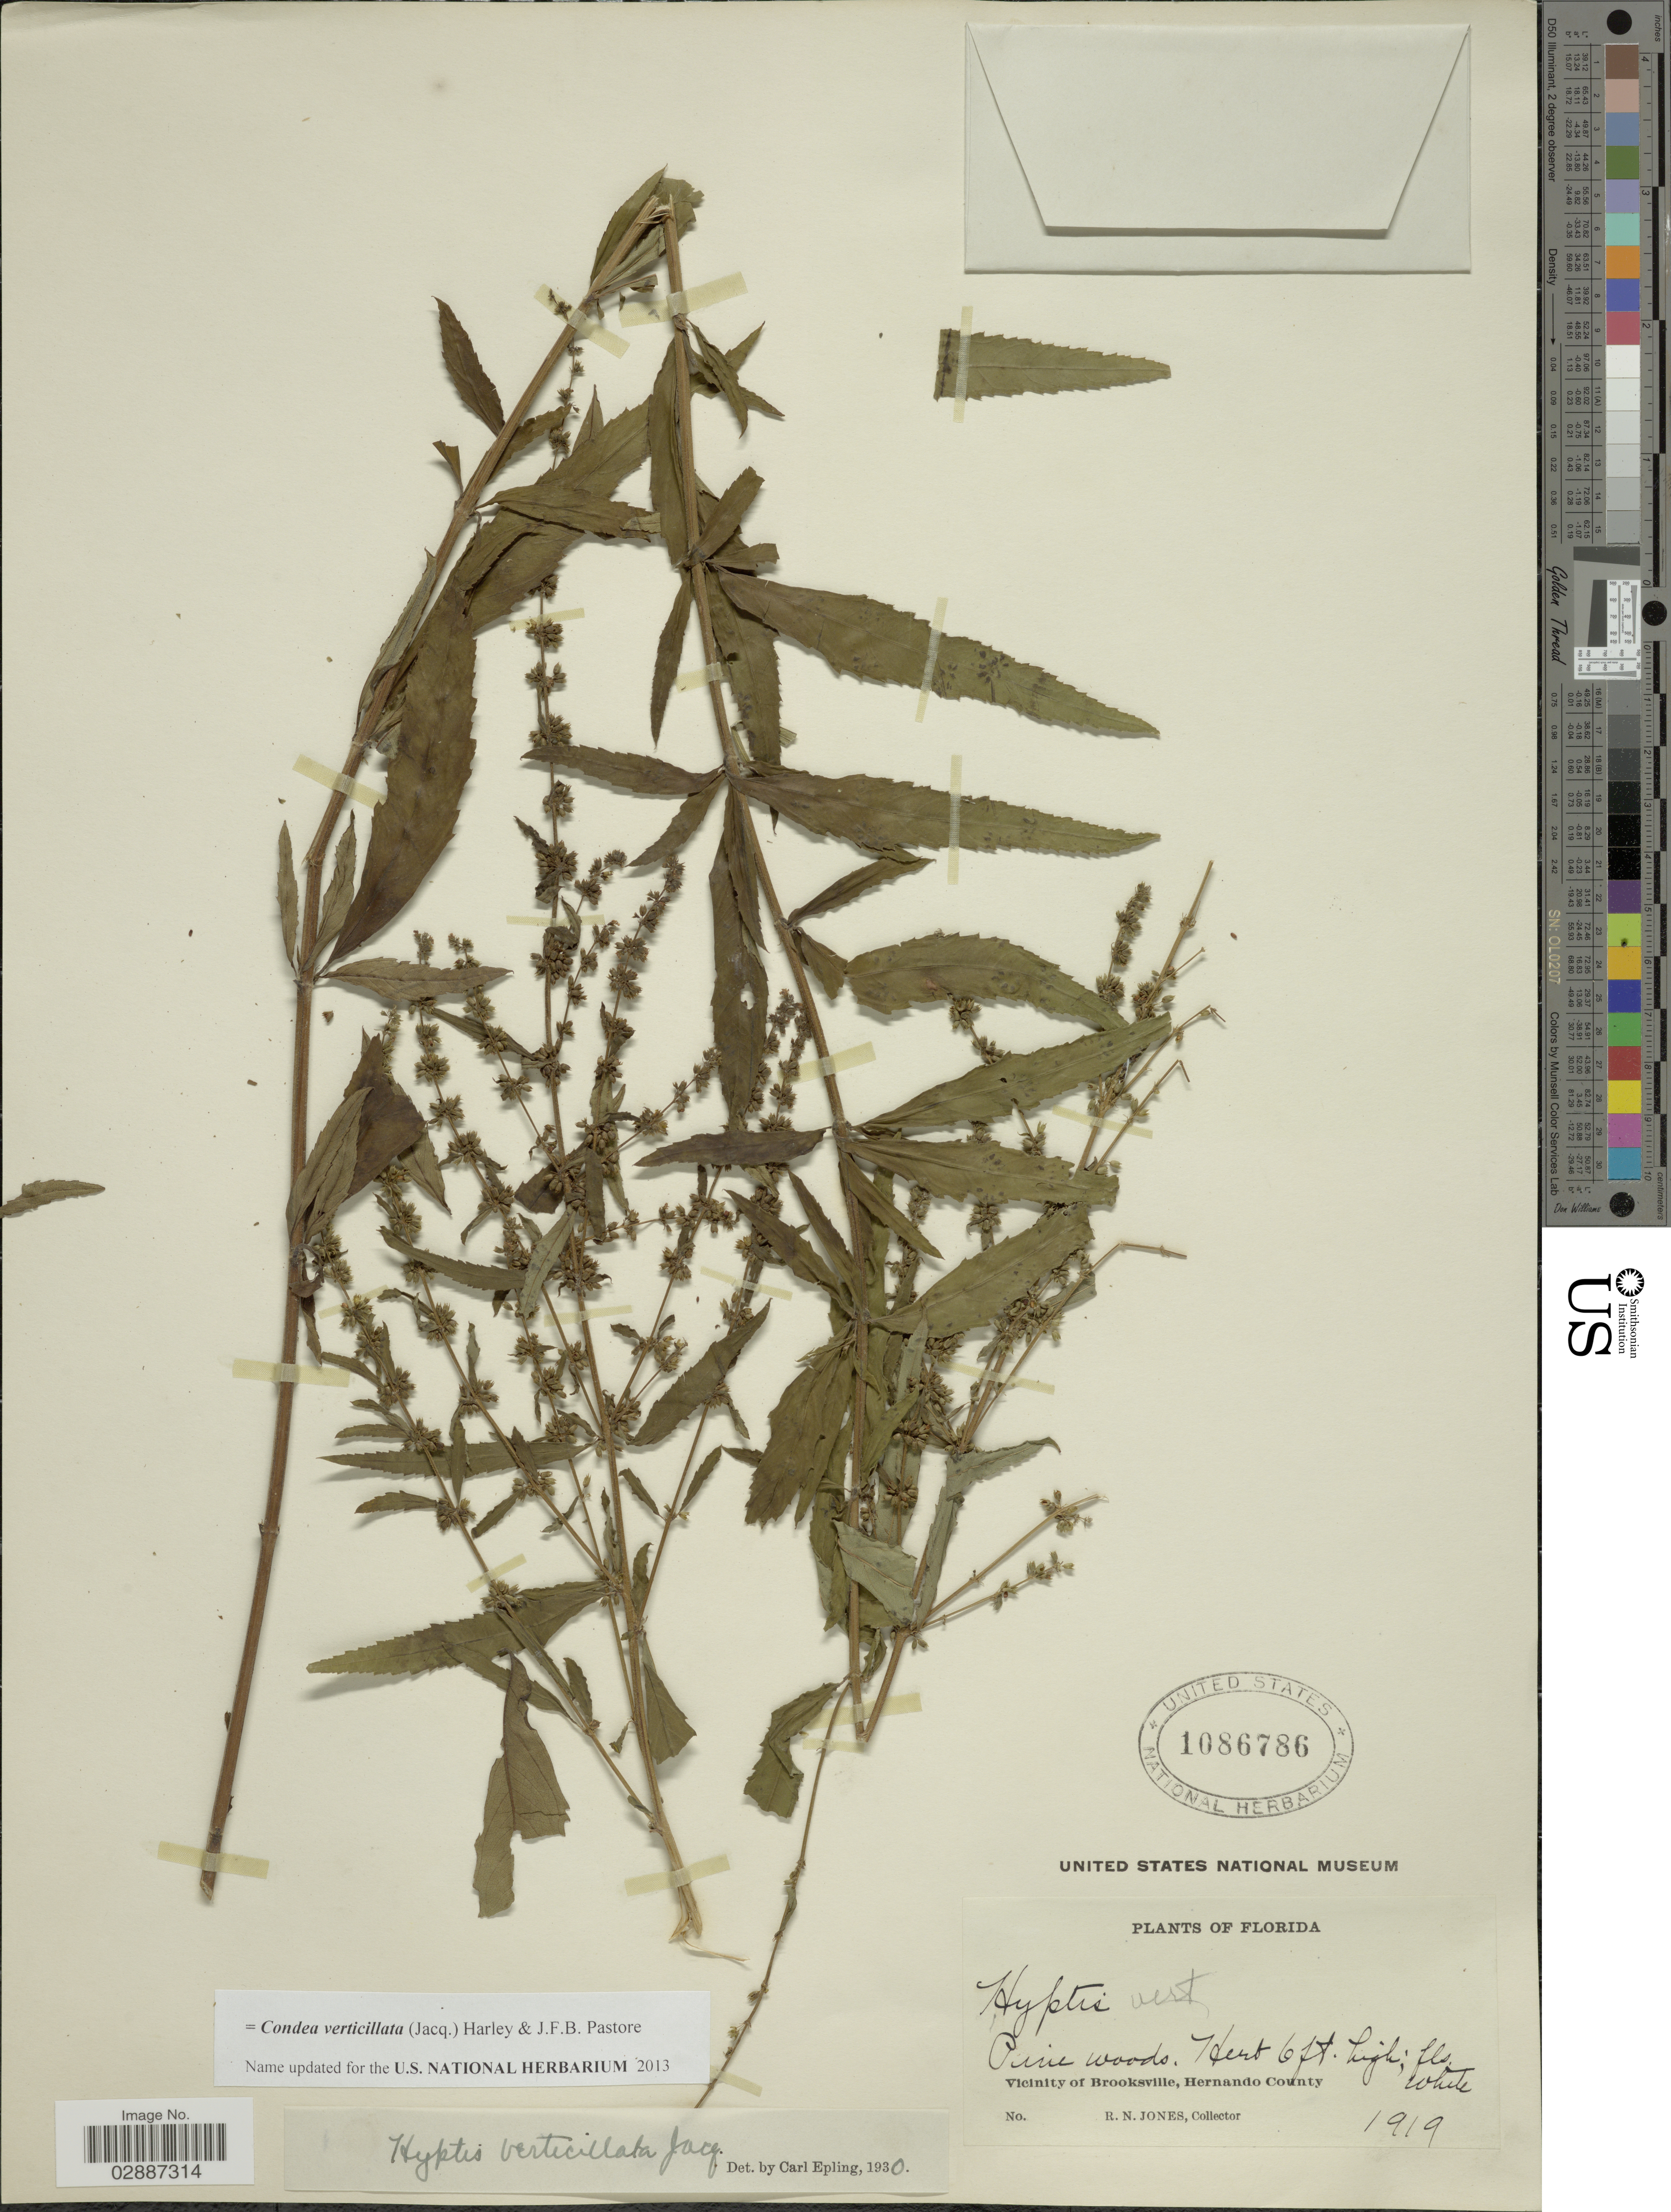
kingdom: Plantae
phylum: Tracheophyta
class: Magnoliopsida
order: Lamiales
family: Lamiaceae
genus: Condea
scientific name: Condea verticillata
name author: (Jacq.) Harley & J.F.B. Pastore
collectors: R. N. Jones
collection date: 1919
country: United States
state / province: Florida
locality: Vicinity of Brooksville, Hernando County.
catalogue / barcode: US 1086786